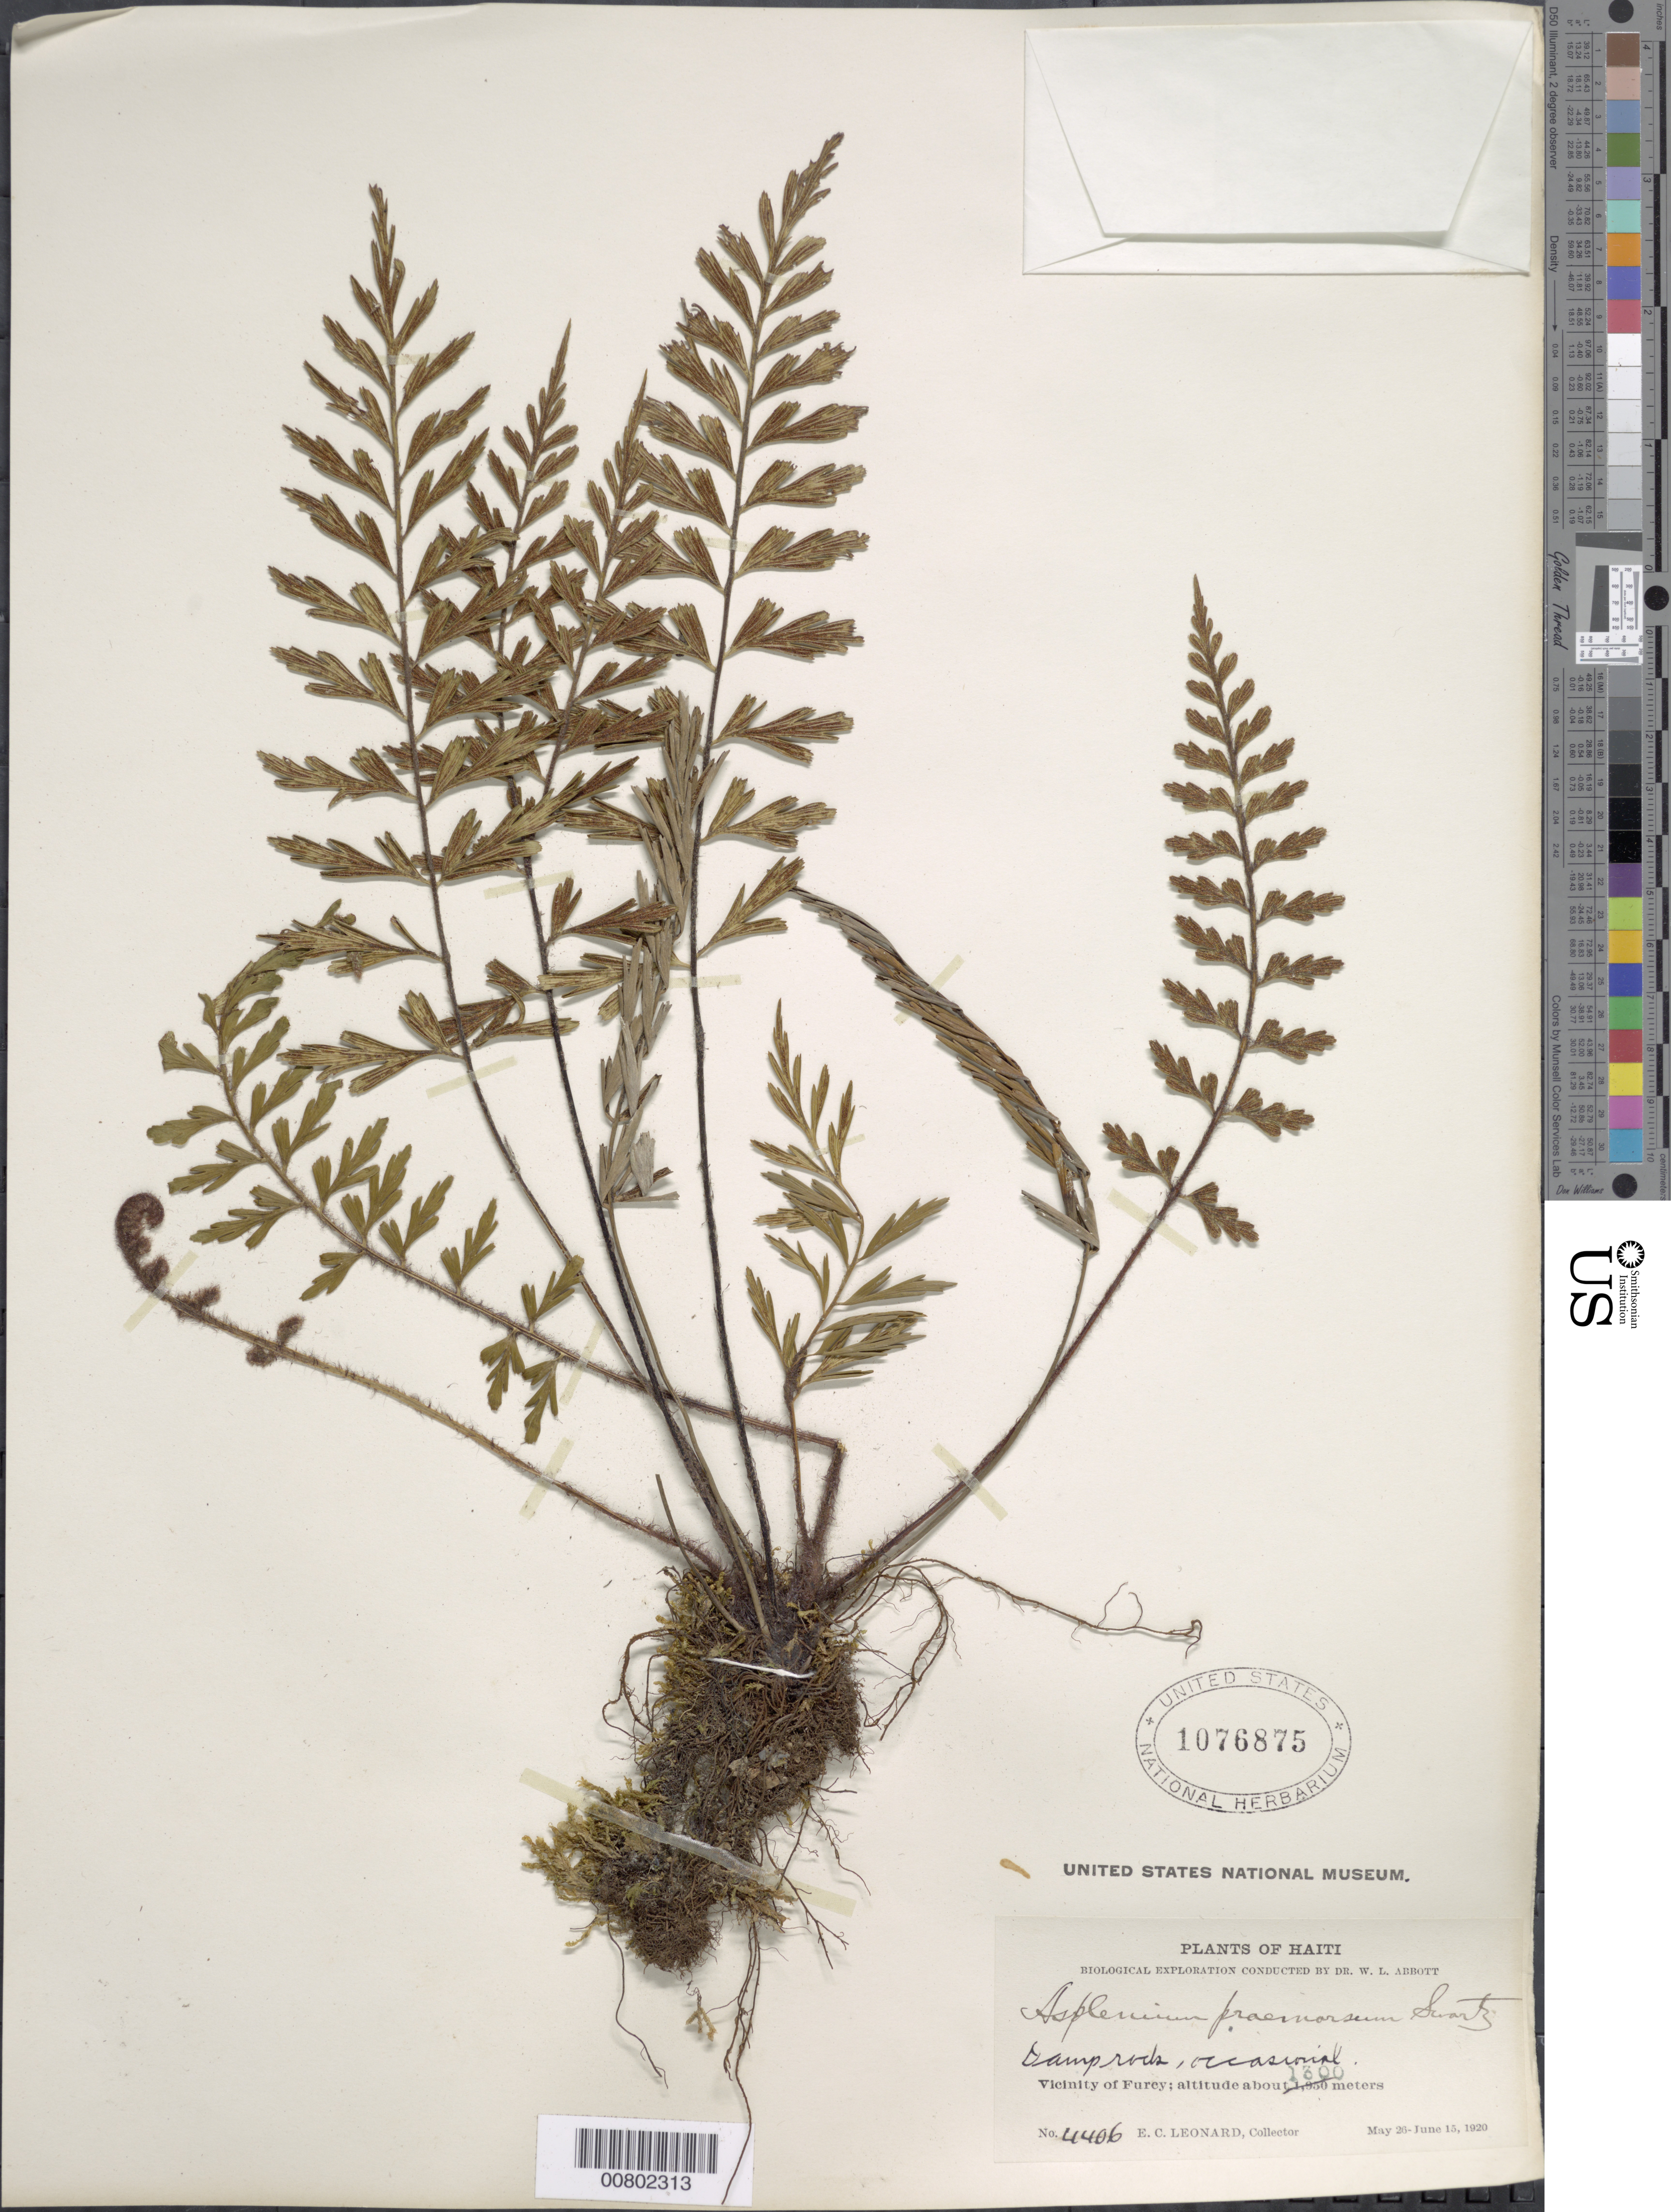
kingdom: Plantae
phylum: Tracheophyta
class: Polypodiopsida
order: Polypodiales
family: Aspleniaceae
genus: Asplenium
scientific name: Asplenium praemorsum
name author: Sw.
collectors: E. C. Leonard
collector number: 4406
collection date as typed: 26 May 1920 to 15 Jun 1920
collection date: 1920-05-26/1920-06-15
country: Haiti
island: Hispaniola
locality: Furcy vicinity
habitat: Damp rock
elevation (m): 1300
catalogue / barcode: US 1076875